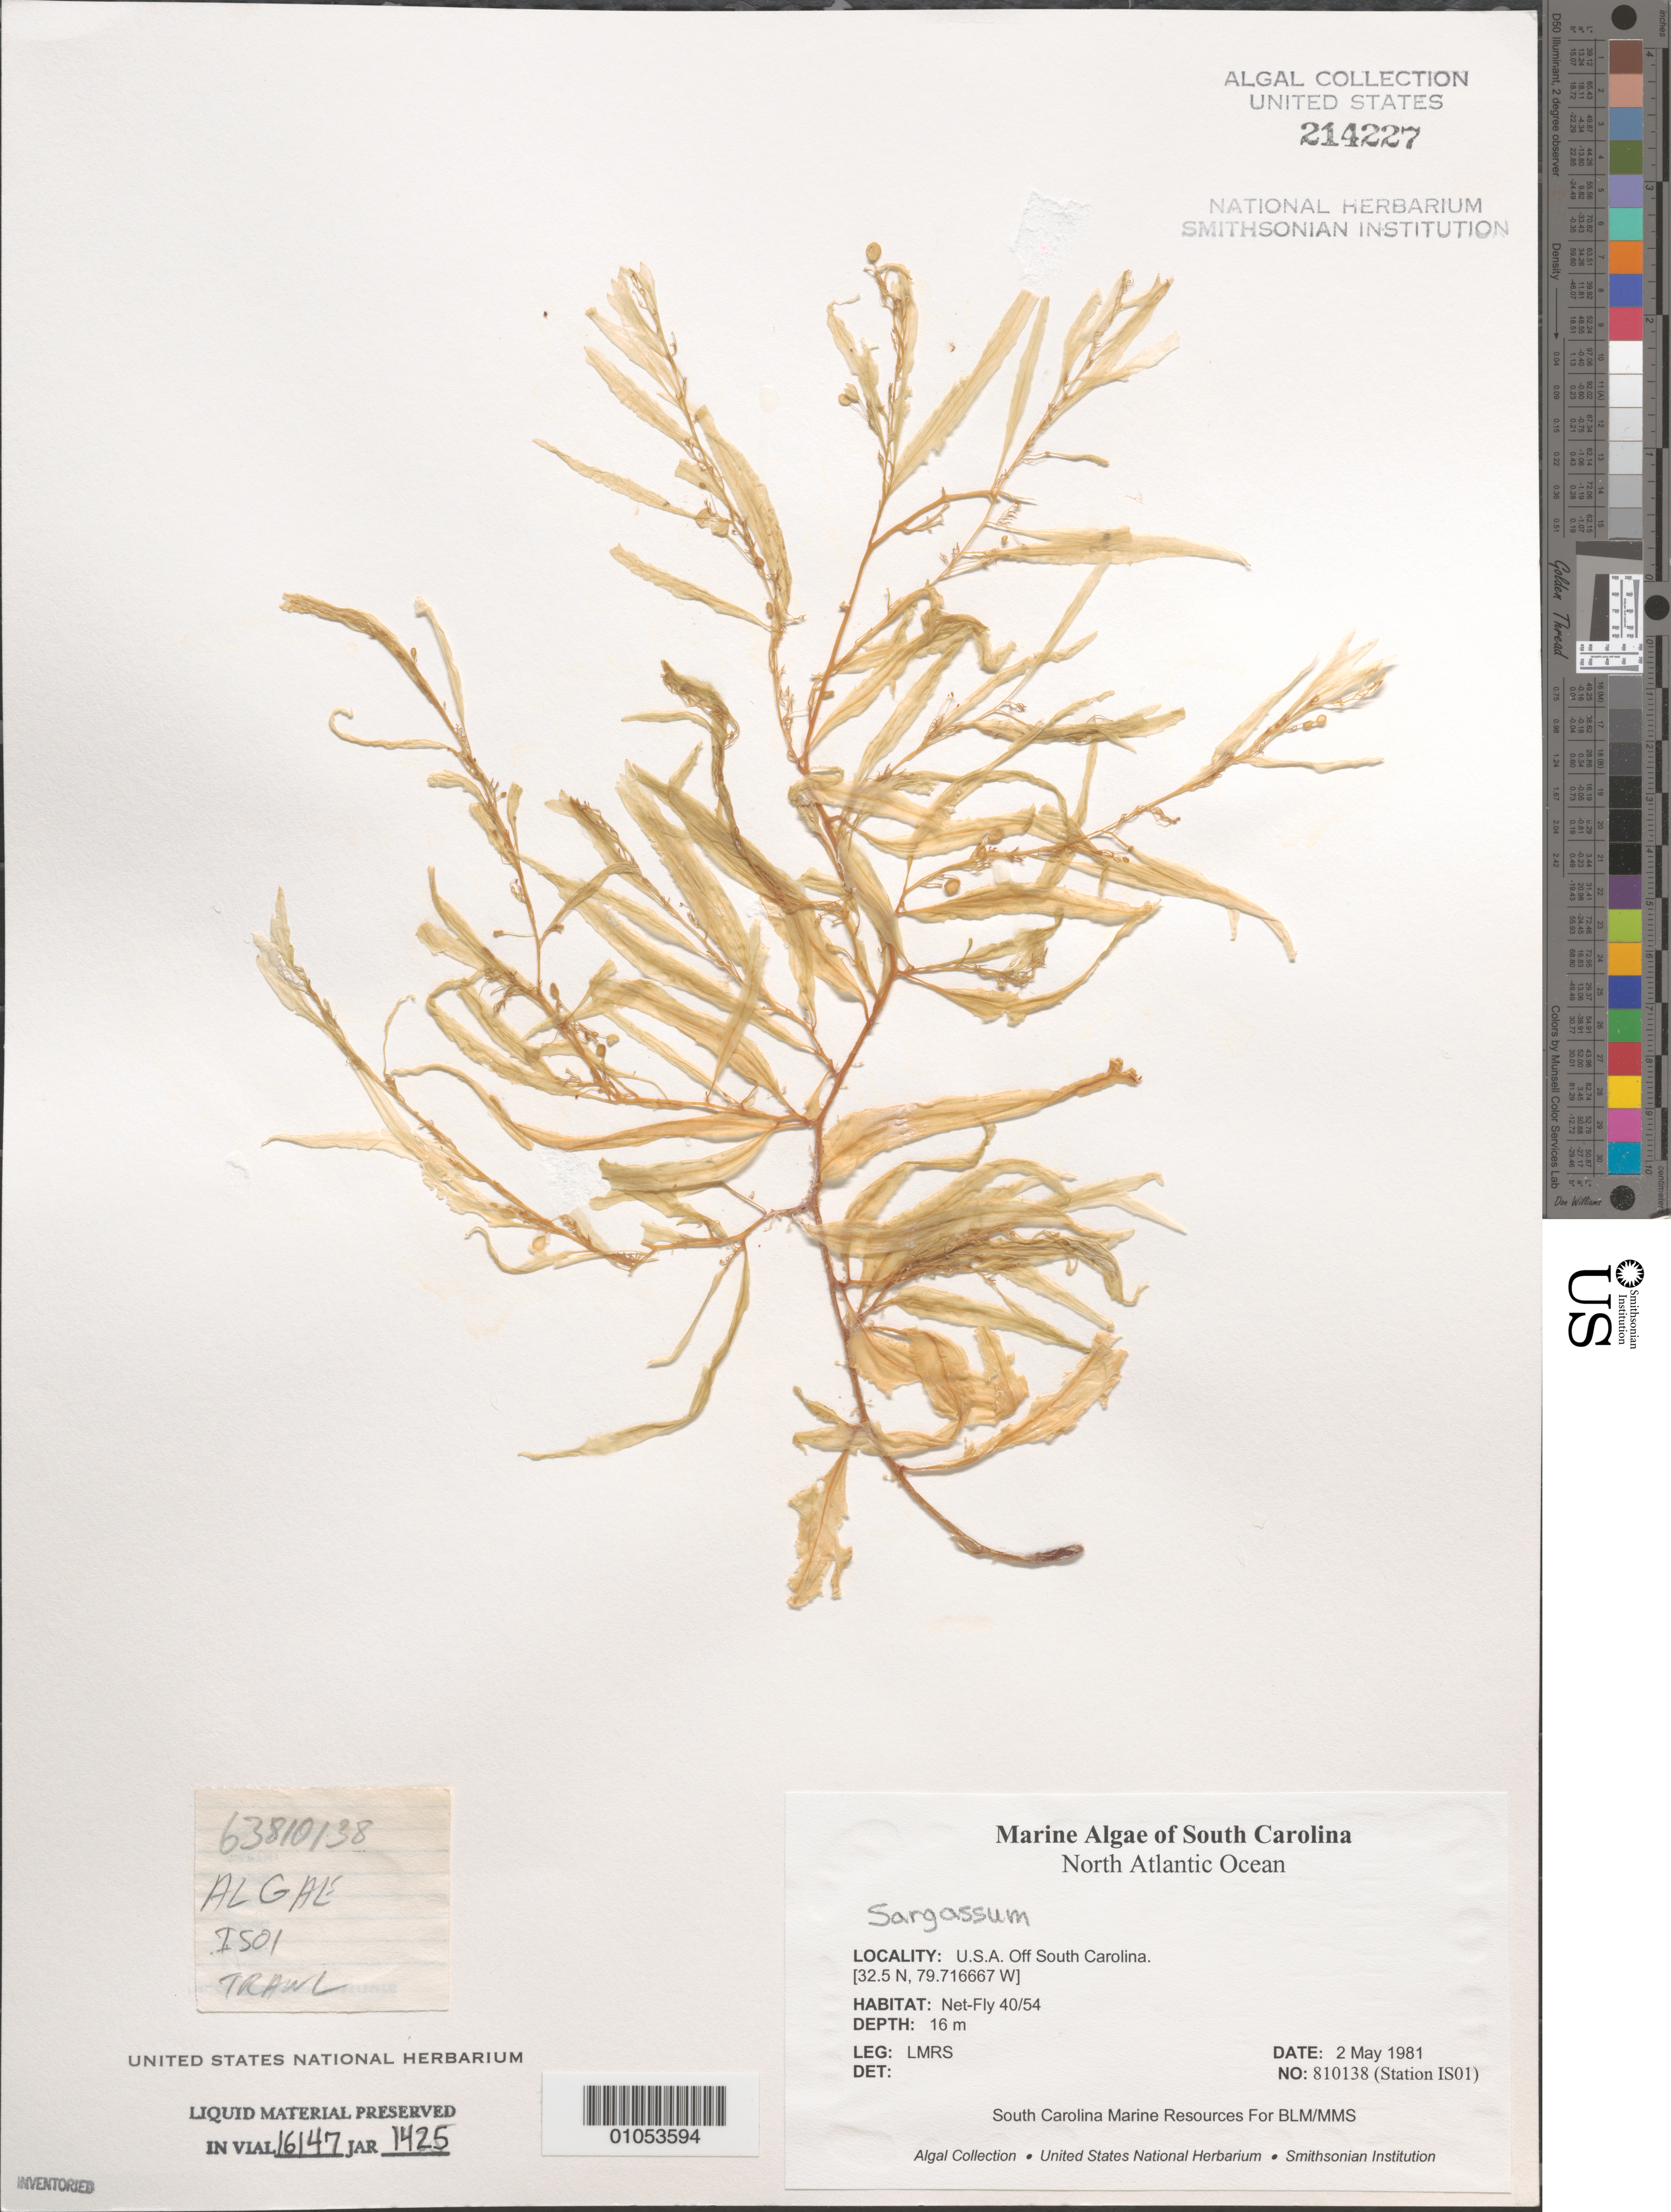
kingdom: Chromista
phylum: Ochrophyta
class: Phaeophyceae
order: Fucales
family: Sargassaceae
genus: Sargassum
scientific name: Sargassum sp.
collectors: LMRS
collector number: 810138 (Station IS01)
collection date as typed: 02 May 1981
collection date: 1981-05-02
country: United States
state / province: South Carolina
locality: North Atlantic Ocean off South Carolina coast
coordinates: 32.5 N, 79.716667 W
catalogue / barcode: US 214227